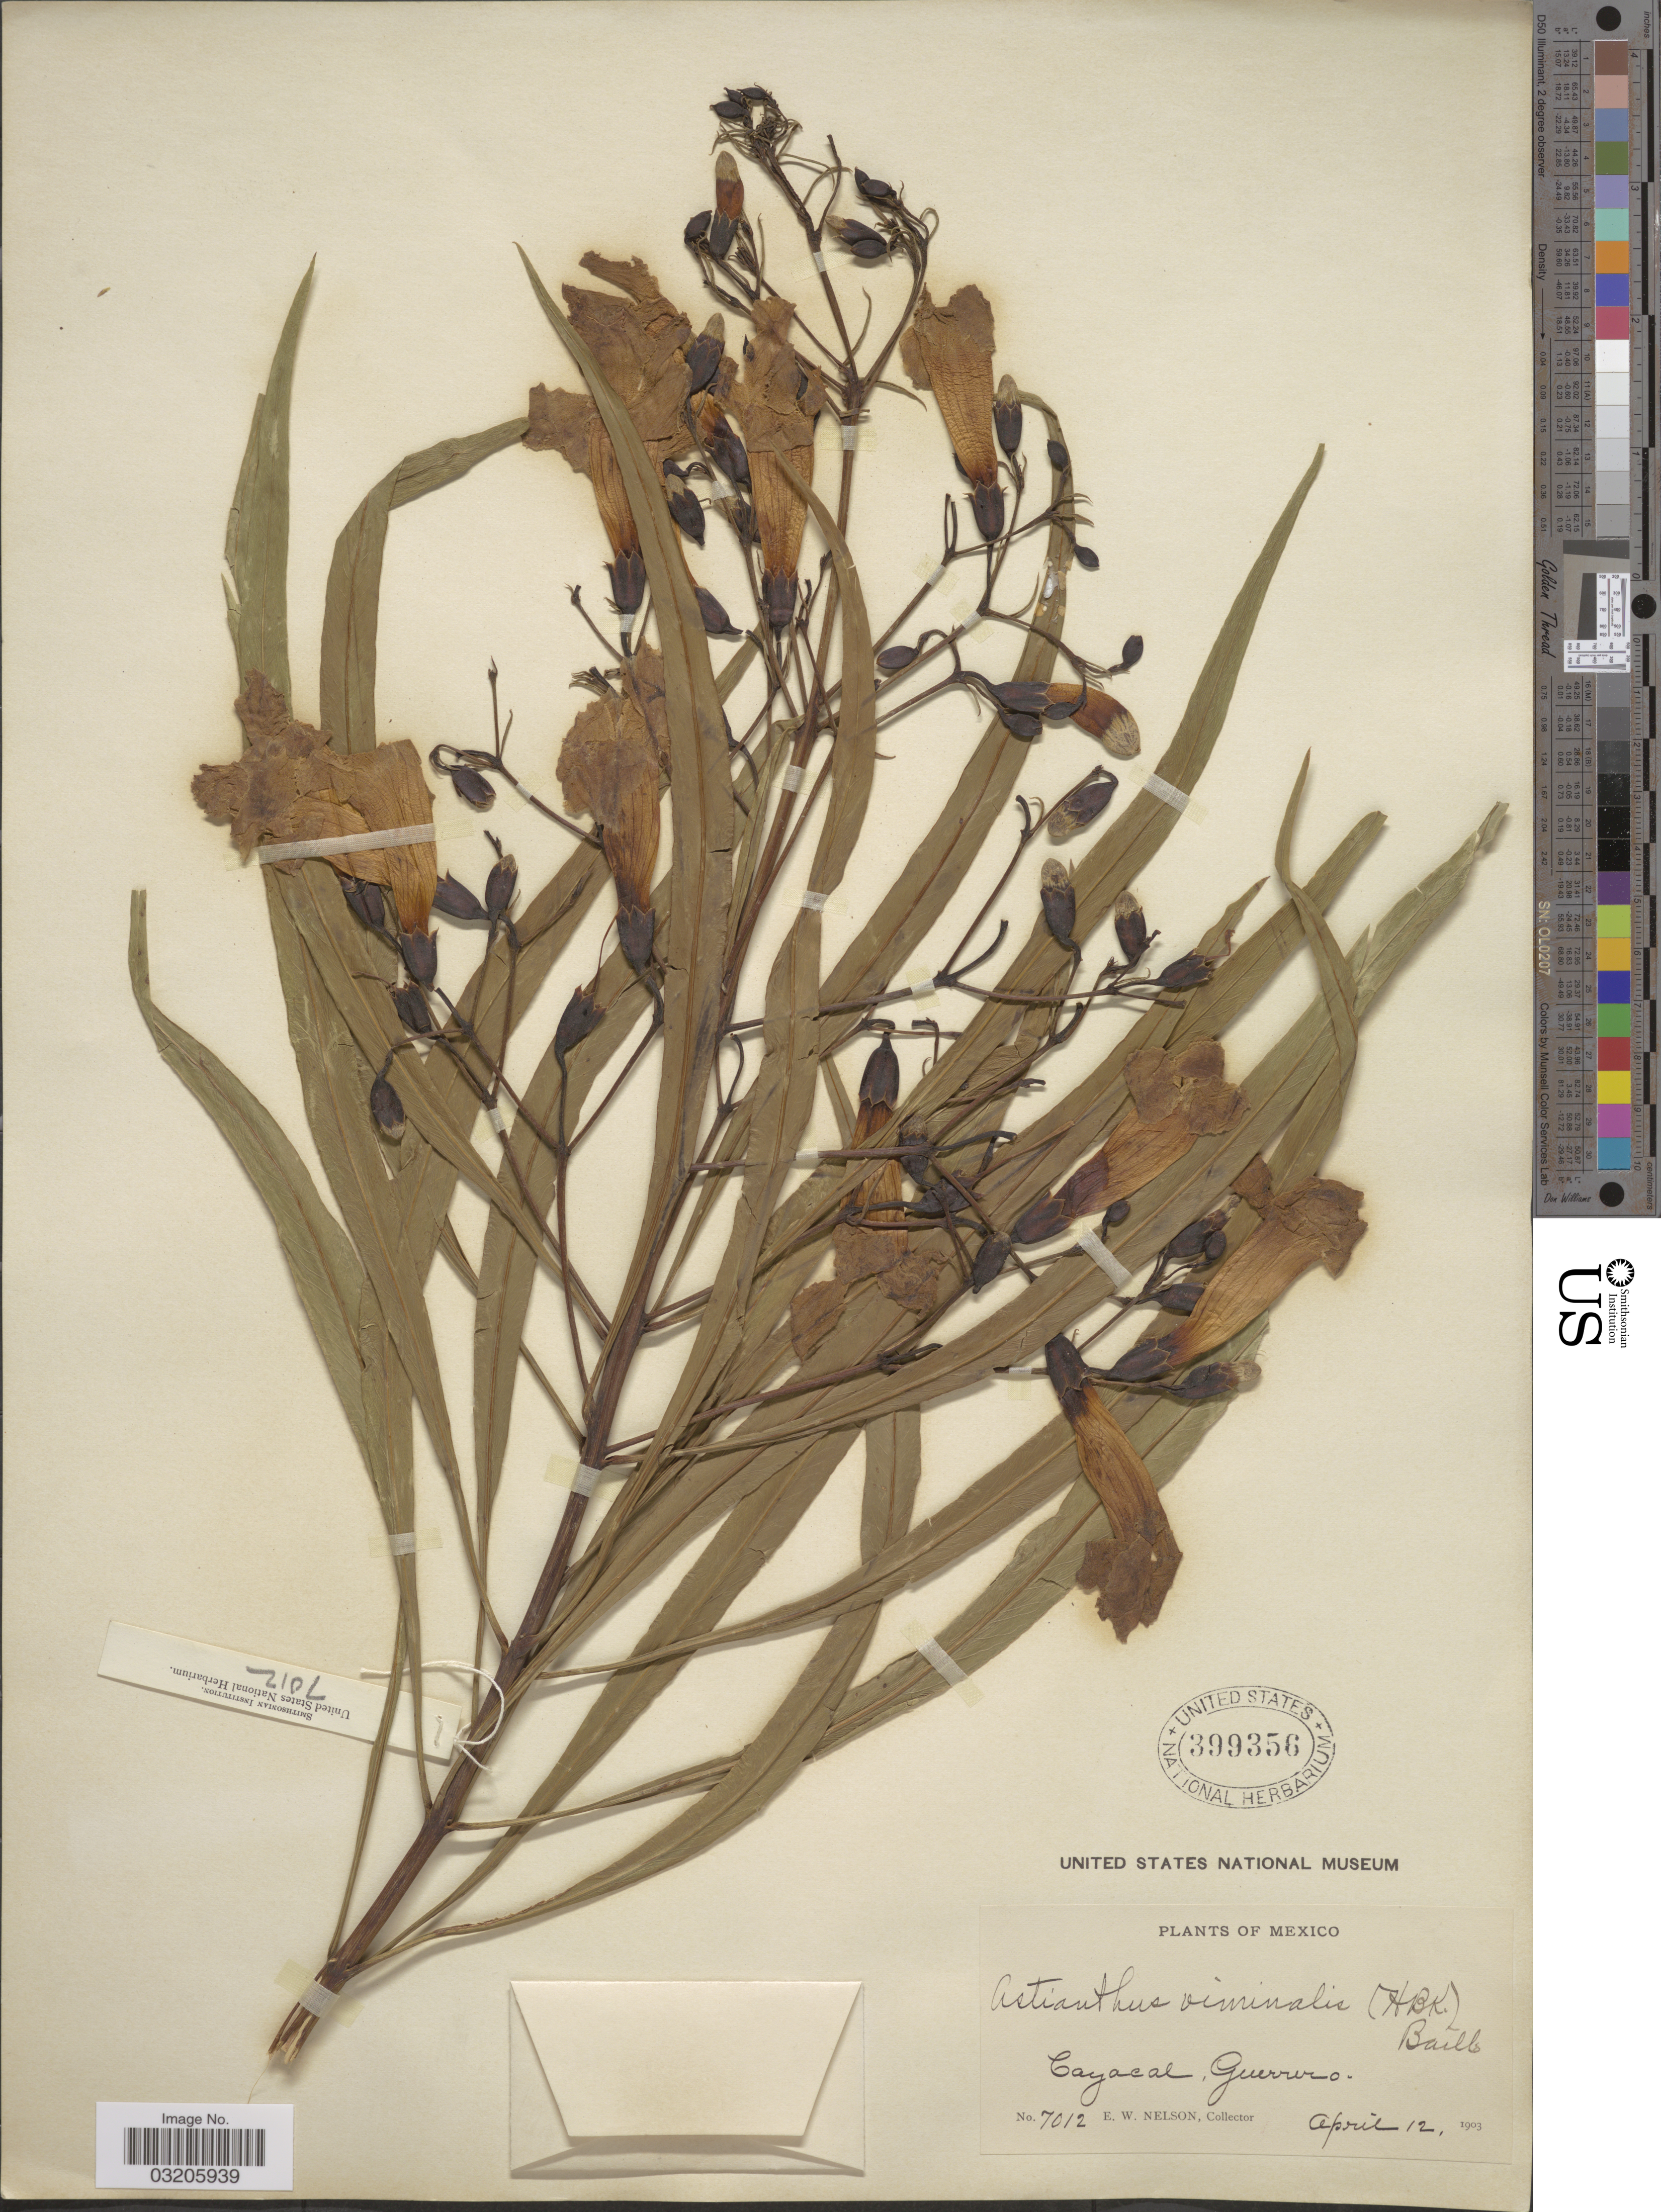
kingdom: Plantae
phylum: Tracheophyta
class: Magnoliopsida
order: Lamiales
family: Bignoniaceae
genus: Astianthus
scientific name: Astianthus viminalis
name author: (Kunth) Baill.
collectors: E. W. Nelson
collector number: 7012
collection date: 1903-04-12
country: Mexico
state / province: Guerrero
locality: Cayacal.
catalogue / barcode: US 399356